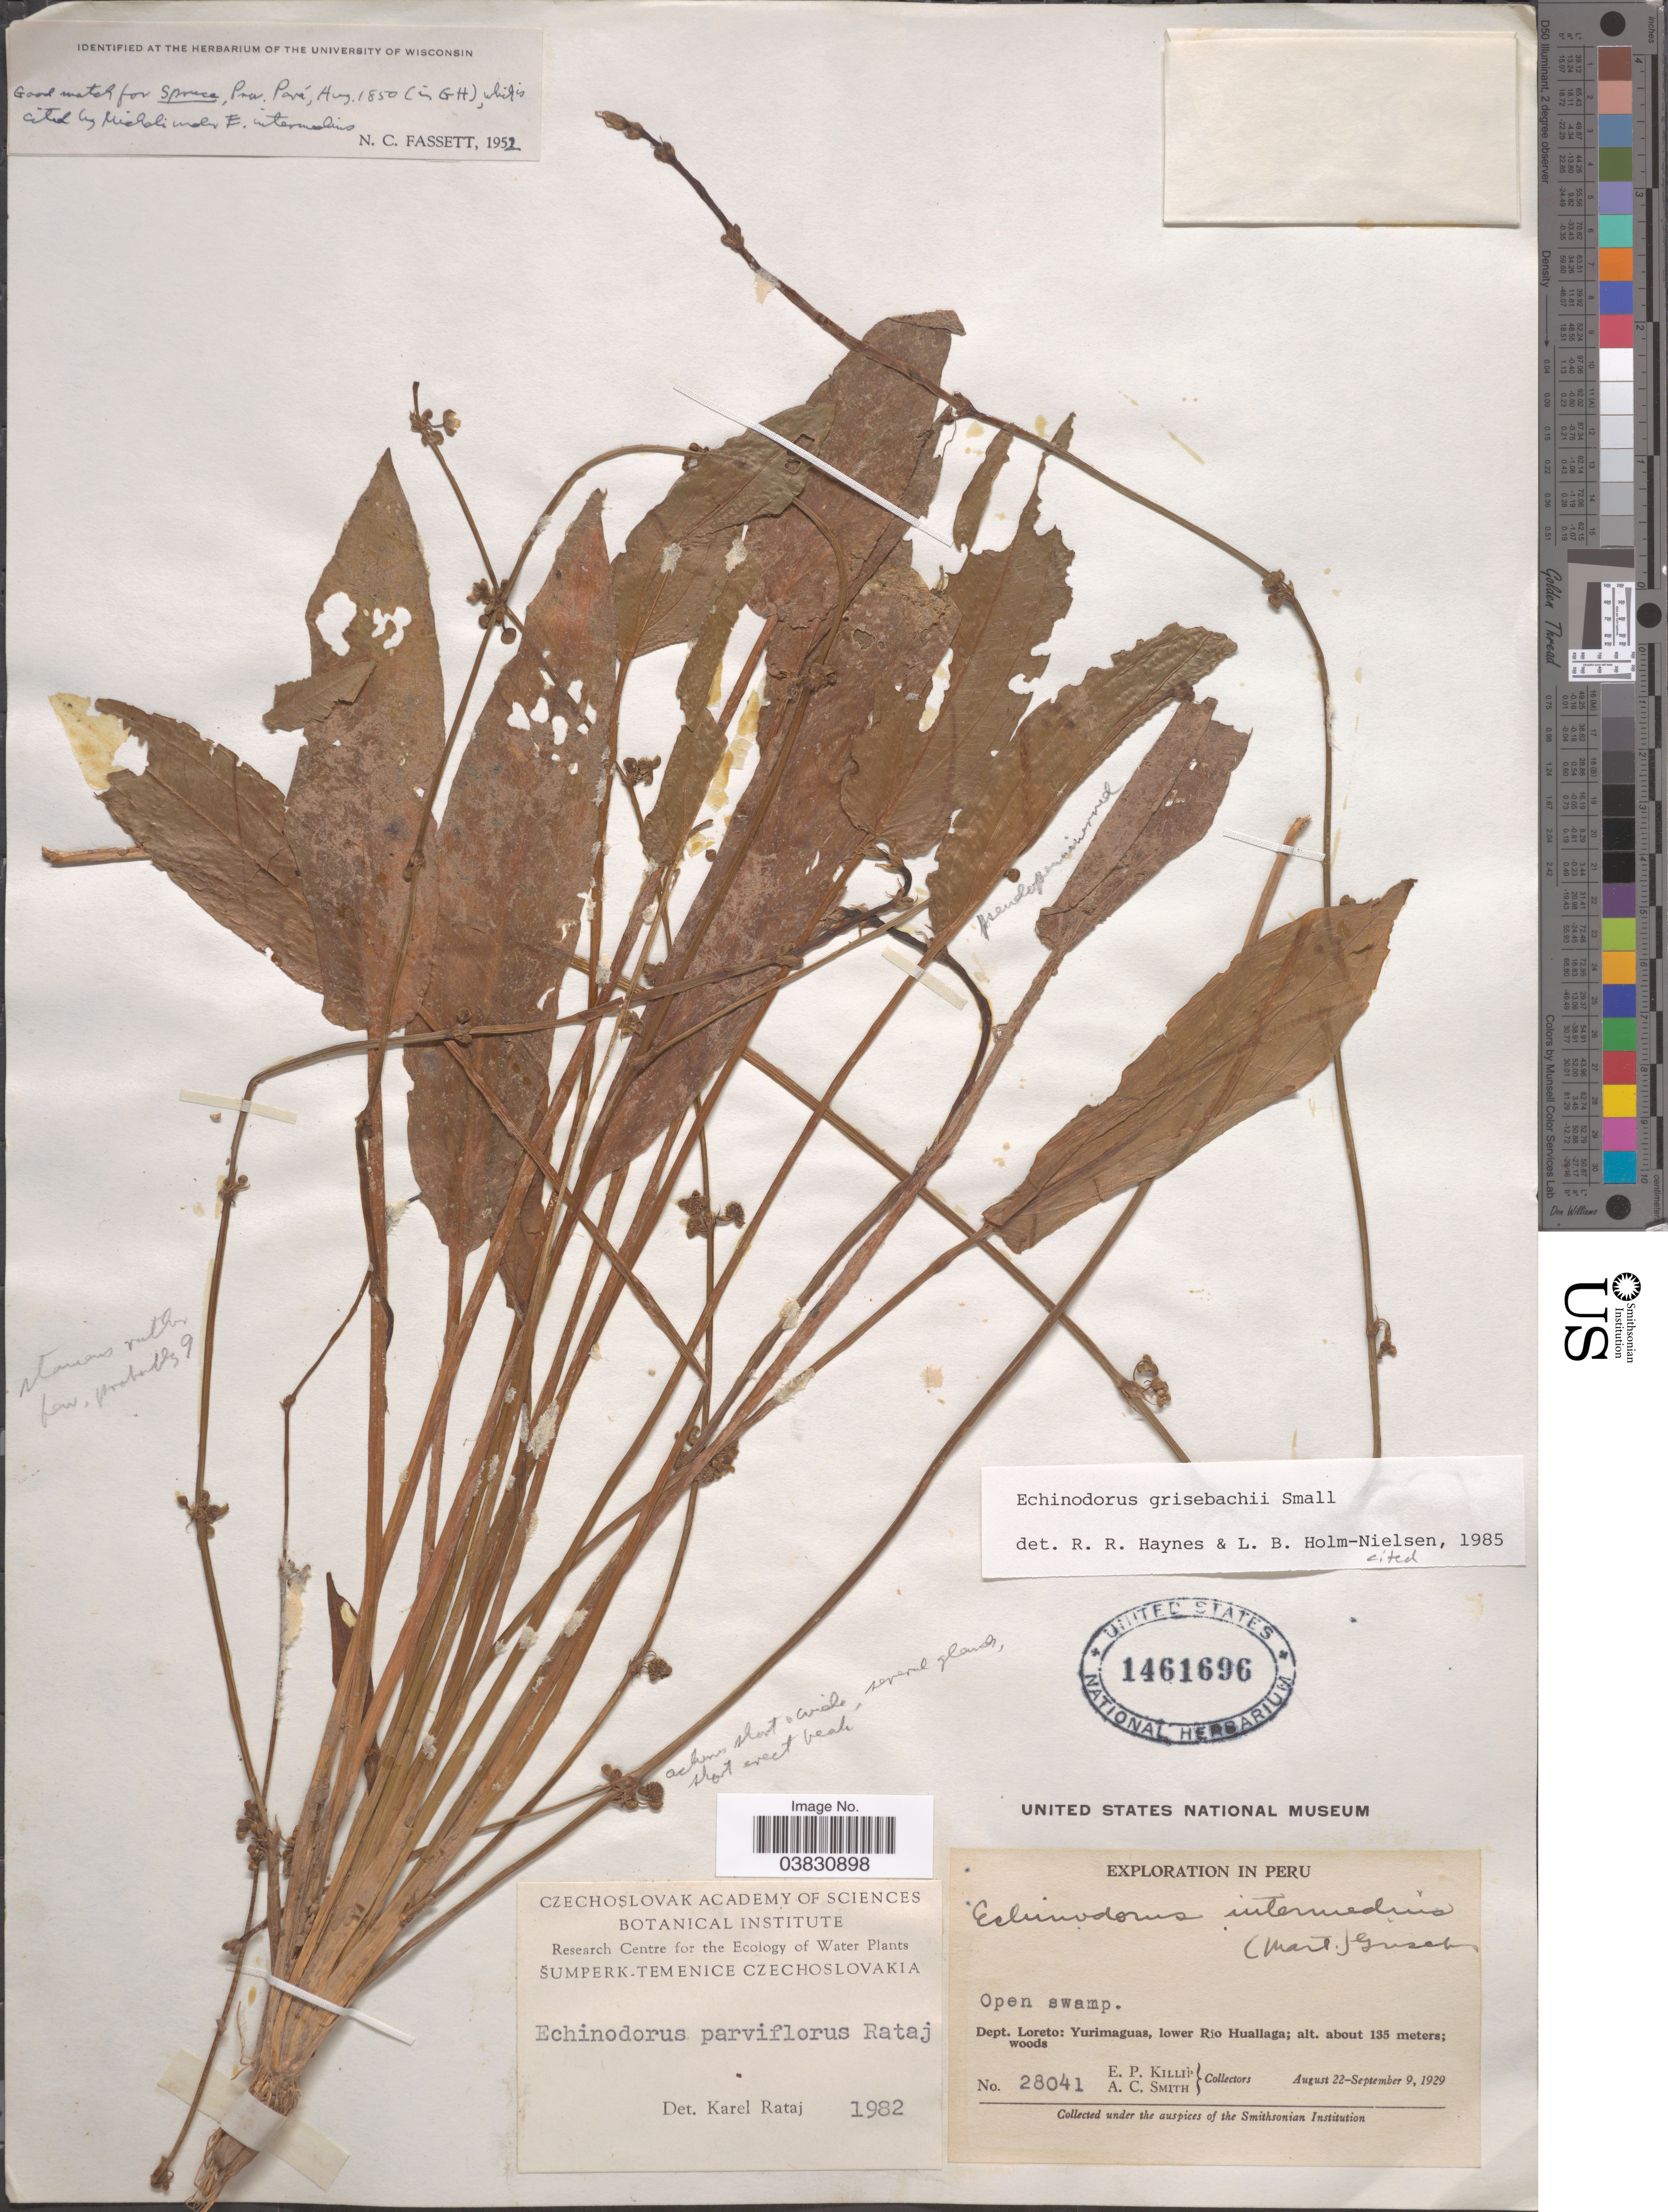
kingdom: Plantae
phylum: Tracheophyta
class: Liliopsida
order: Alismatales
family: Alismataceae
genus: Sagittaria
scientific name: Sagittaria grisebachii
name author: Small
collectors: E. P. Killip & A. C. Smith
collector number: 28041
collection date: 1929-08-22/1929-09-09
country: Peru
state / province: Loreto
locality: Dept. Loreto: Yurimaguas, lower Río Huallaga.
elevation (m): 135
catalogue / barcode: US 1461696